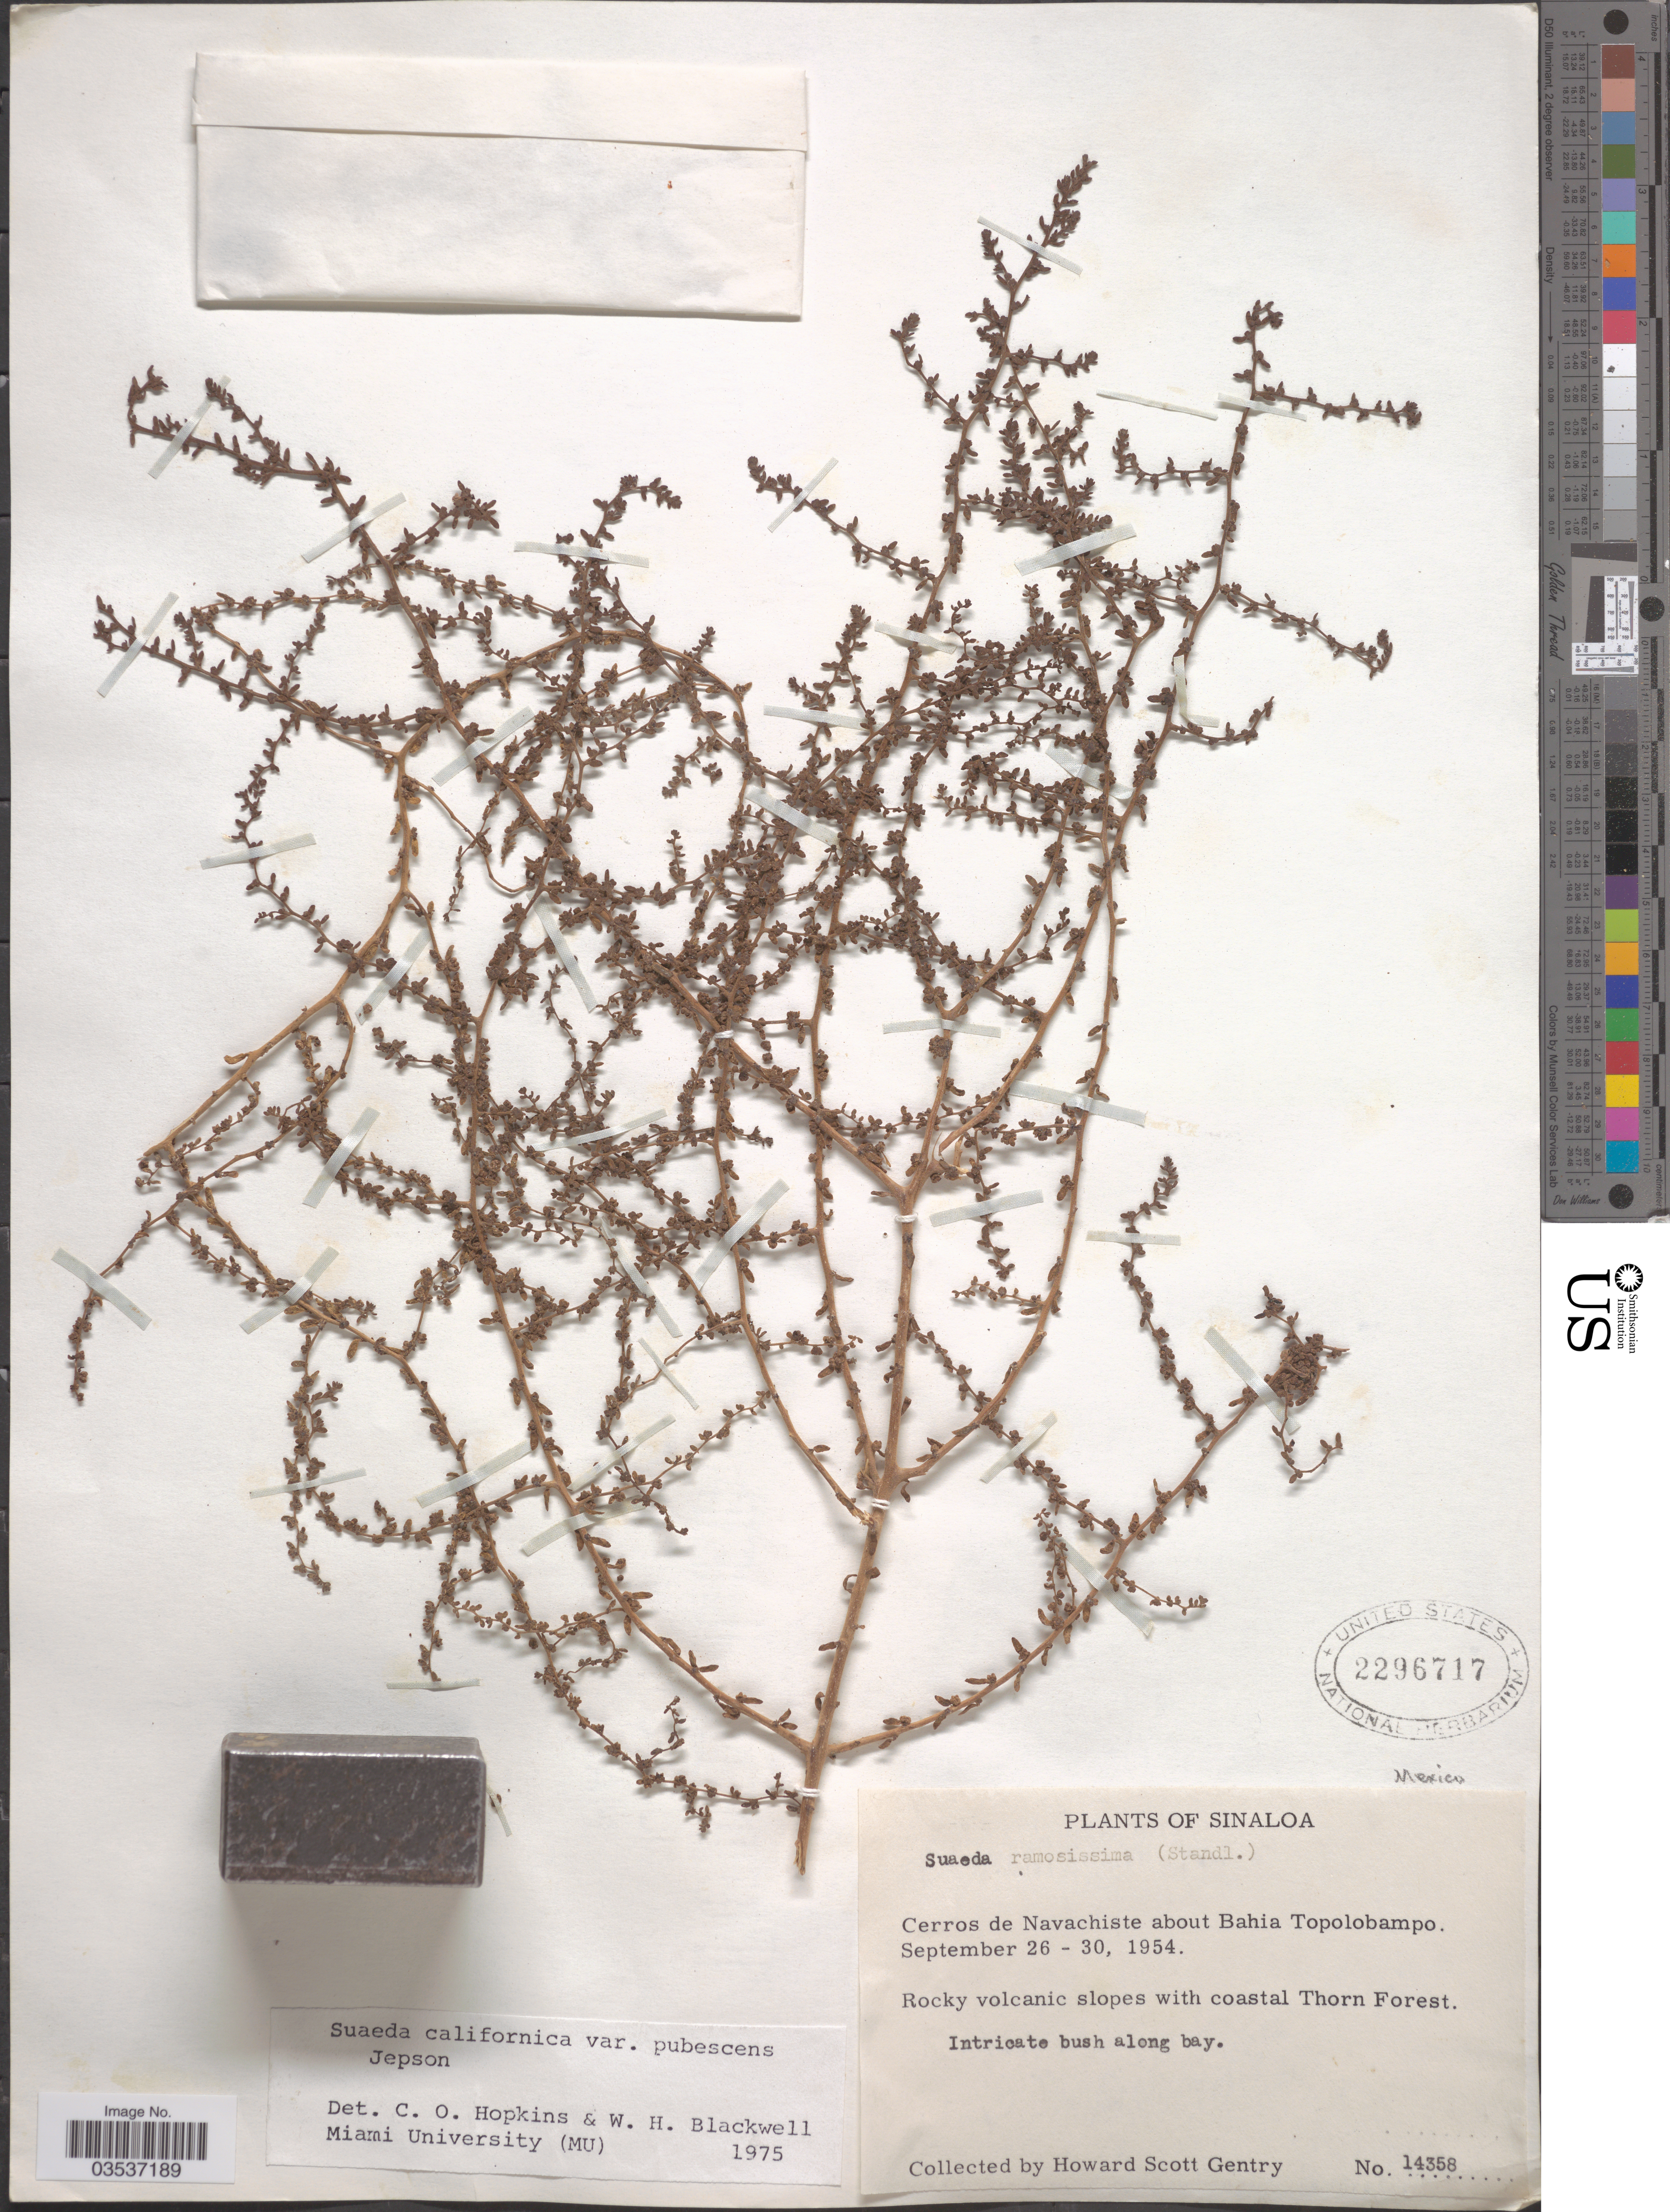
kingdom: Plantae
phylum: Tracheophyta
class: Magnoliopsida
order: Caryophyllales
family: Amaranthaceae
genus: Suaeda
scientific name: Suaeda californica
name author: S. Watson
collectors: H. S. Gentry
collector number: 14358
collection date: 1954-09-26/1954-09-30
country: Mexico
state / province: Sinaloa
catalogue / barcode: US 2296717